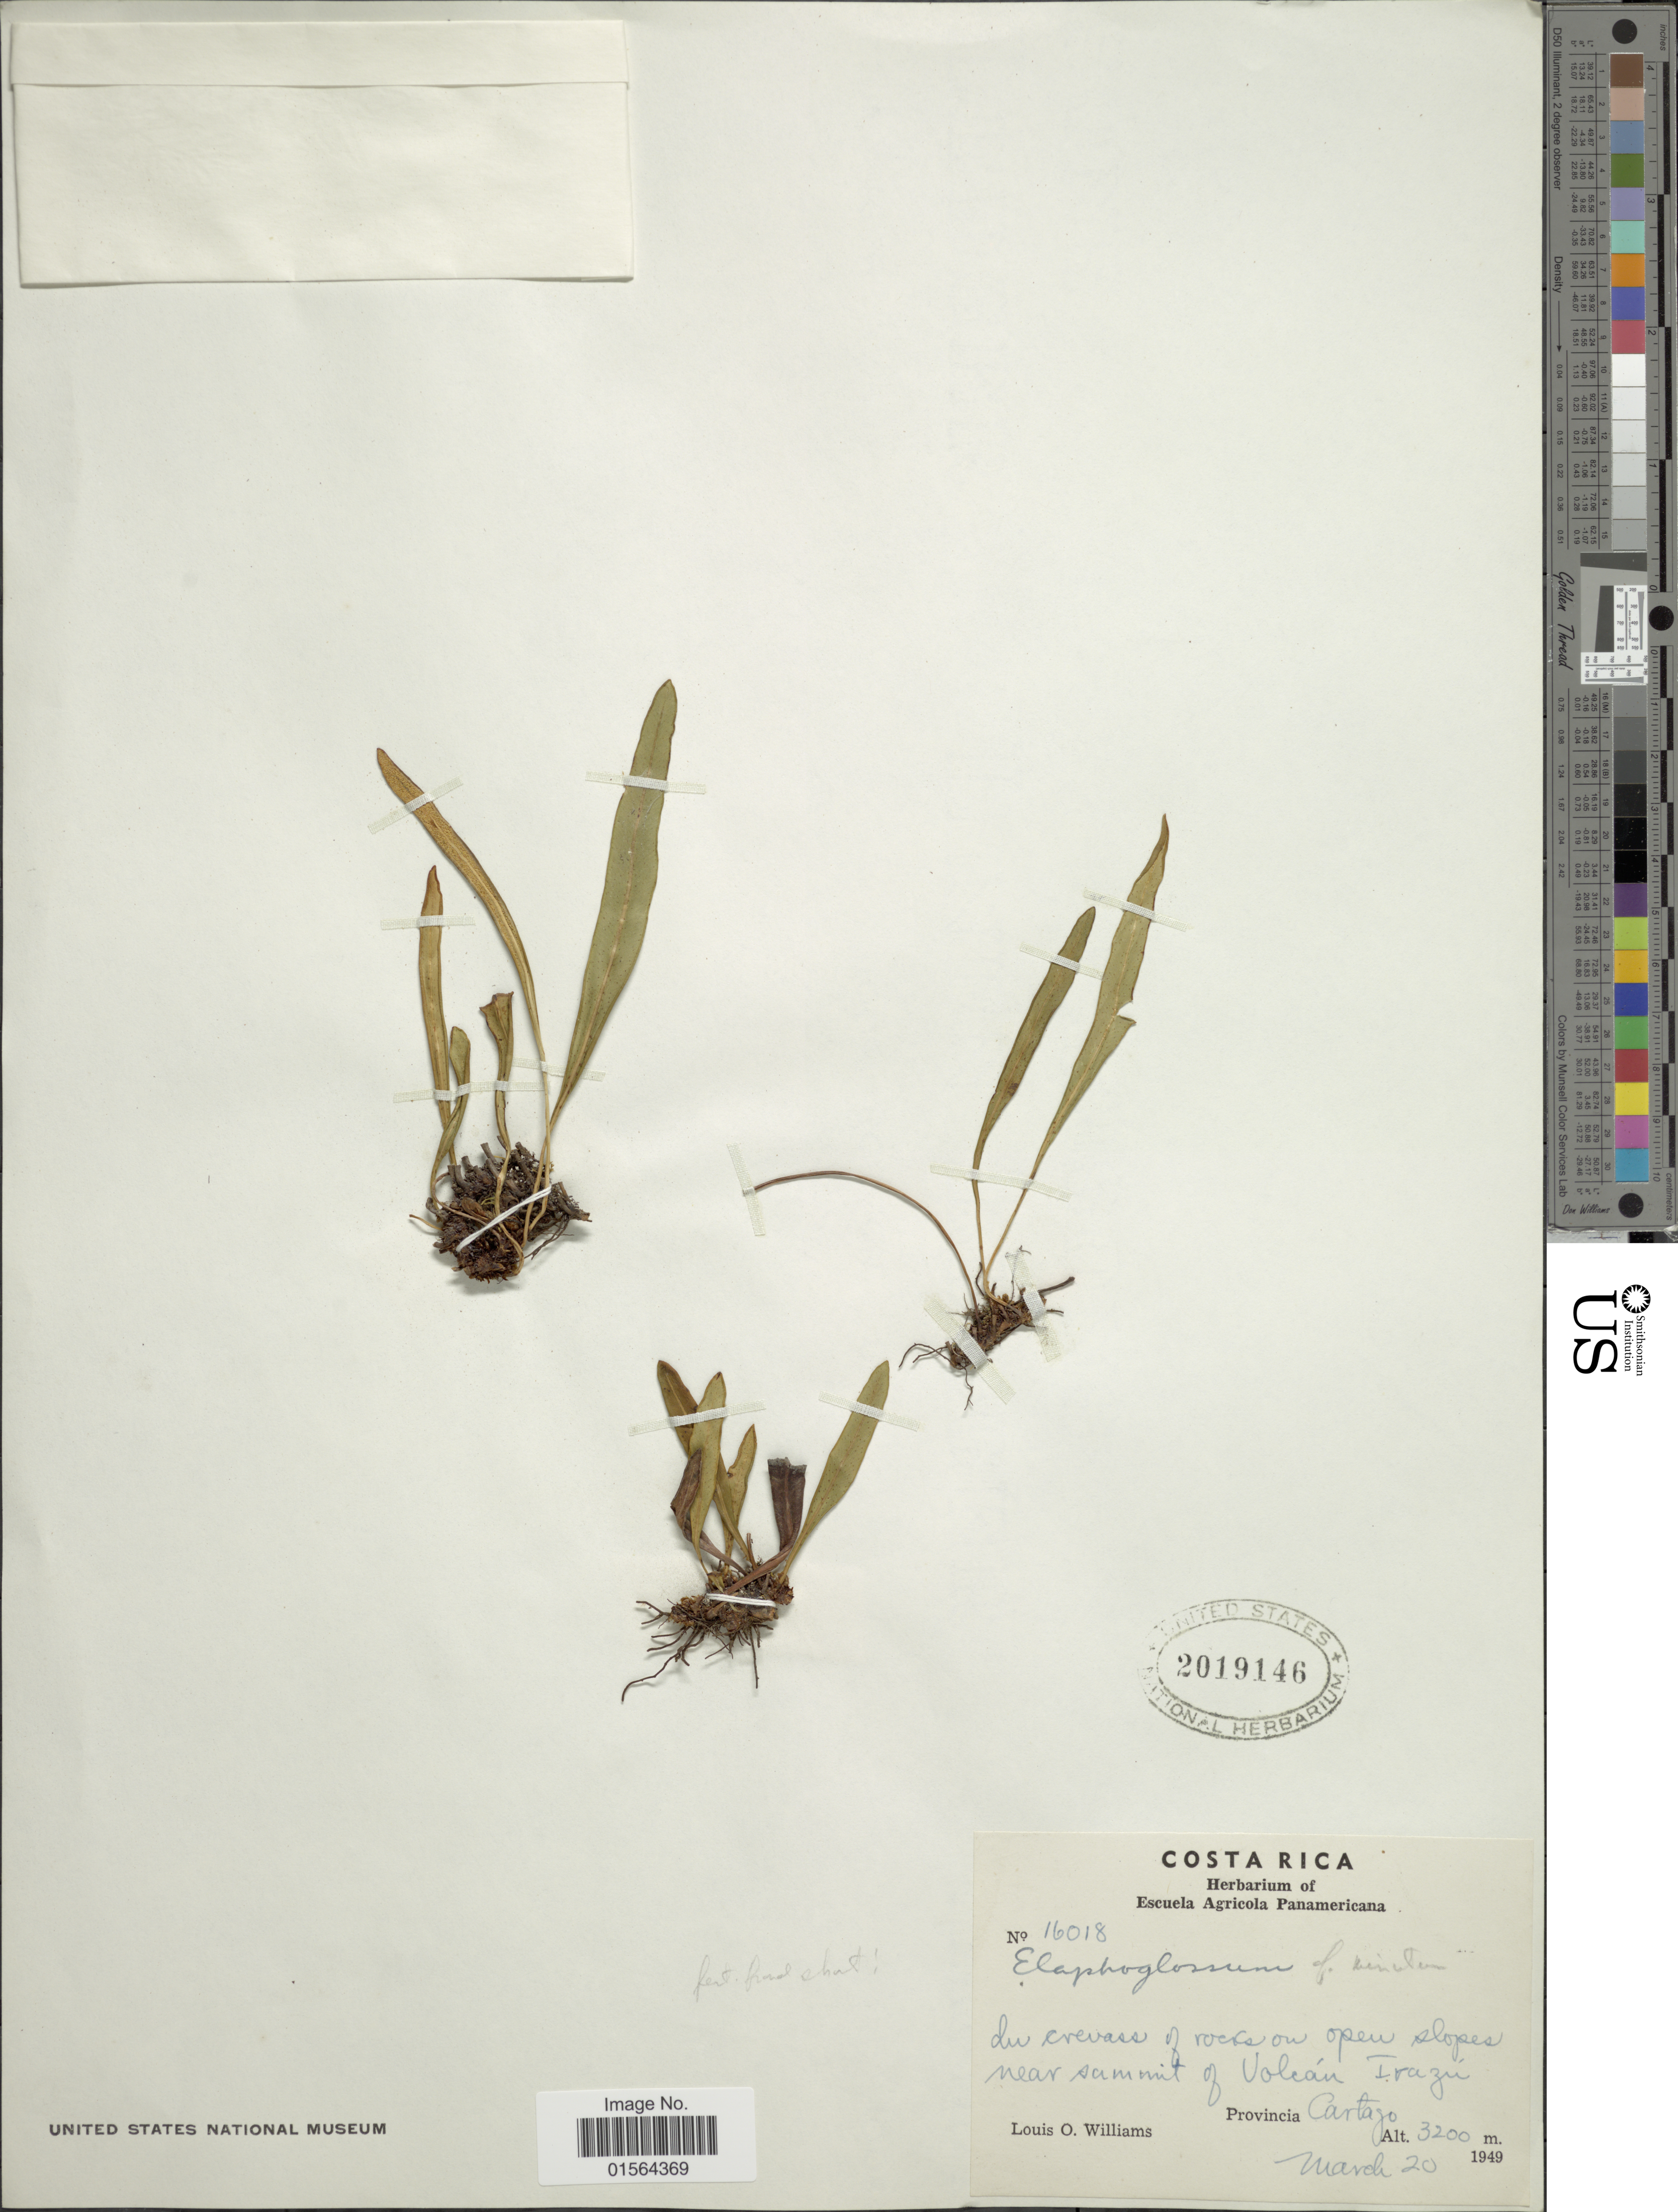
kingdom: Plantae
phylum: Tracheophyta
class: Polypodiopsida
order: Polypodiales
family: Dryopteridaceae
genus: Elaphoglossum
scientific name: Elaphoglossum minutum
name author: (Pohl ex Fée) T. Moore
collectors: L. O. Williams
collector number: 16018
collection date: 1949-03-20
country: Costa Rica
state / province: Cartago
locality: Near summit of Volcan Irazu, Provincia Cartago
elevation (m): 3200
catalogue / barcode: US 2019146